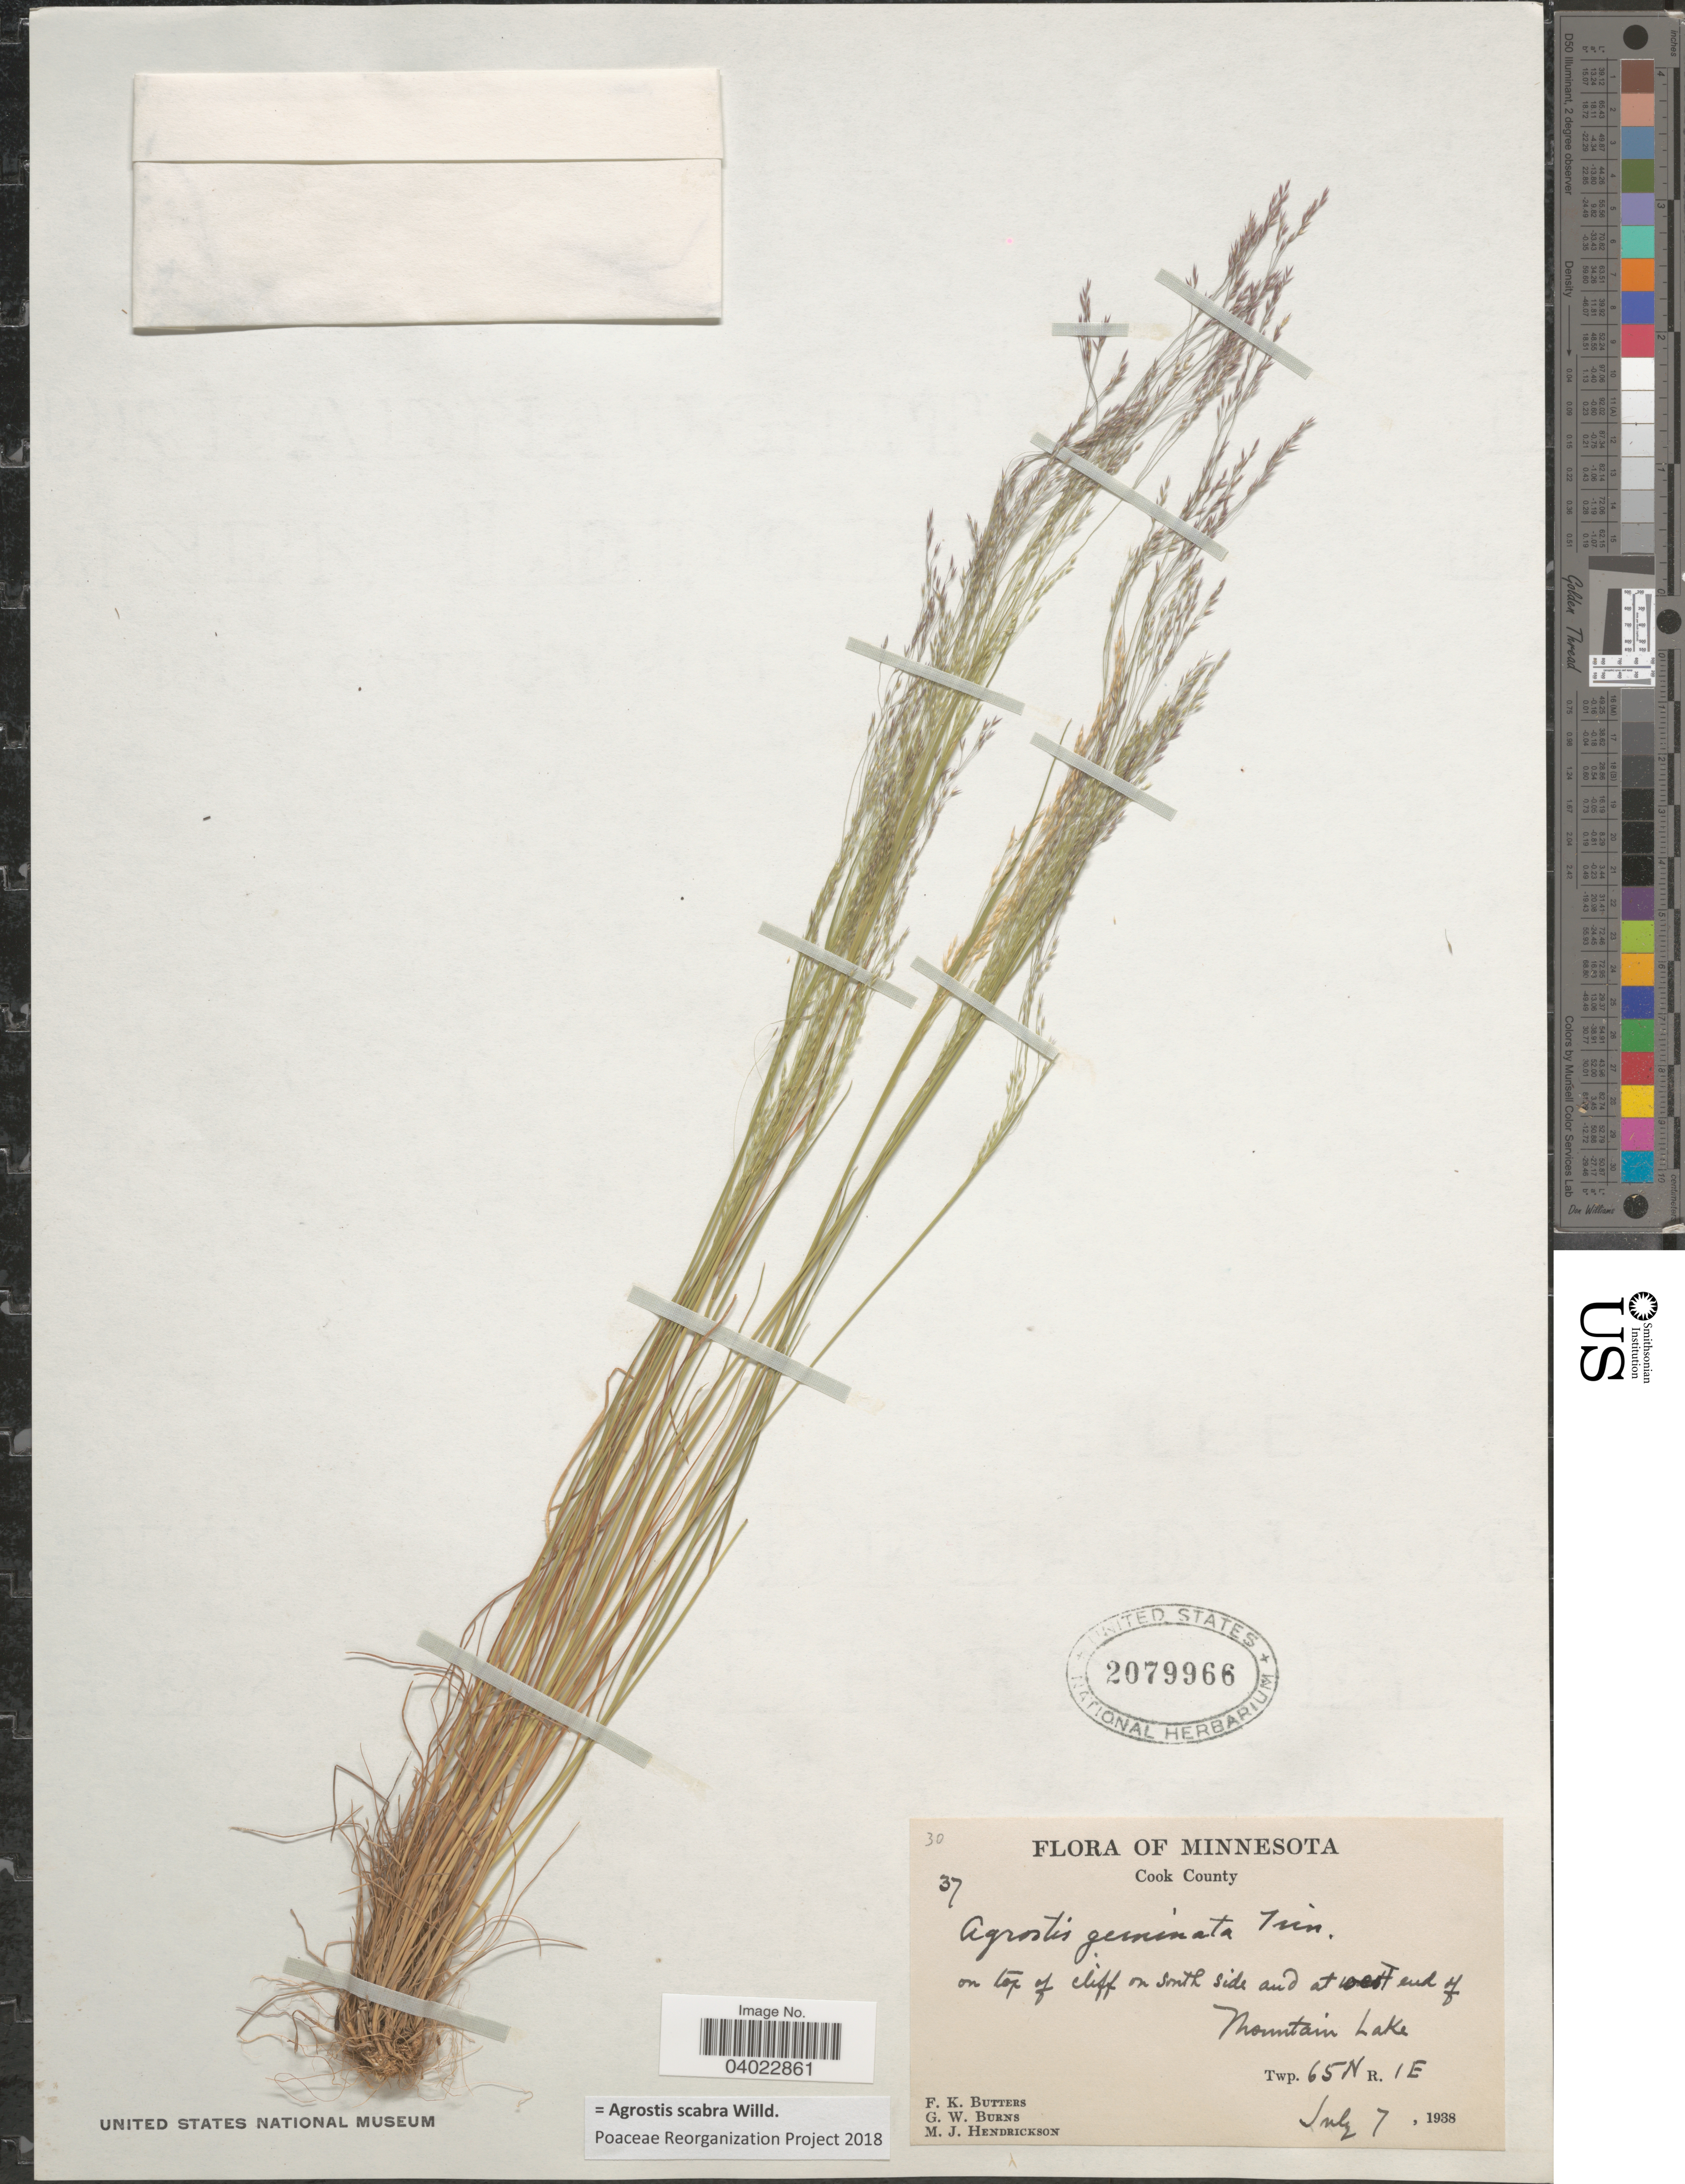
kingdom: Plantae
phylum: Tracheophyta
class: Liliopsida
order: Poales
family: Poaceae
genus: Agrostis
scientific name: Agrostis scabra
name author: Willd.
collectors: F. K. Butters, G. Burns & M. Hendrickson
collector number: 37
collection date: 1938-07-07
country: United States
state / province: Minnesota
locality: Cook County. On top of cliff on South Side and at West end of Mountain Lake. Twp. 65N R. 1E.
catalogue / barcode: US 2079966